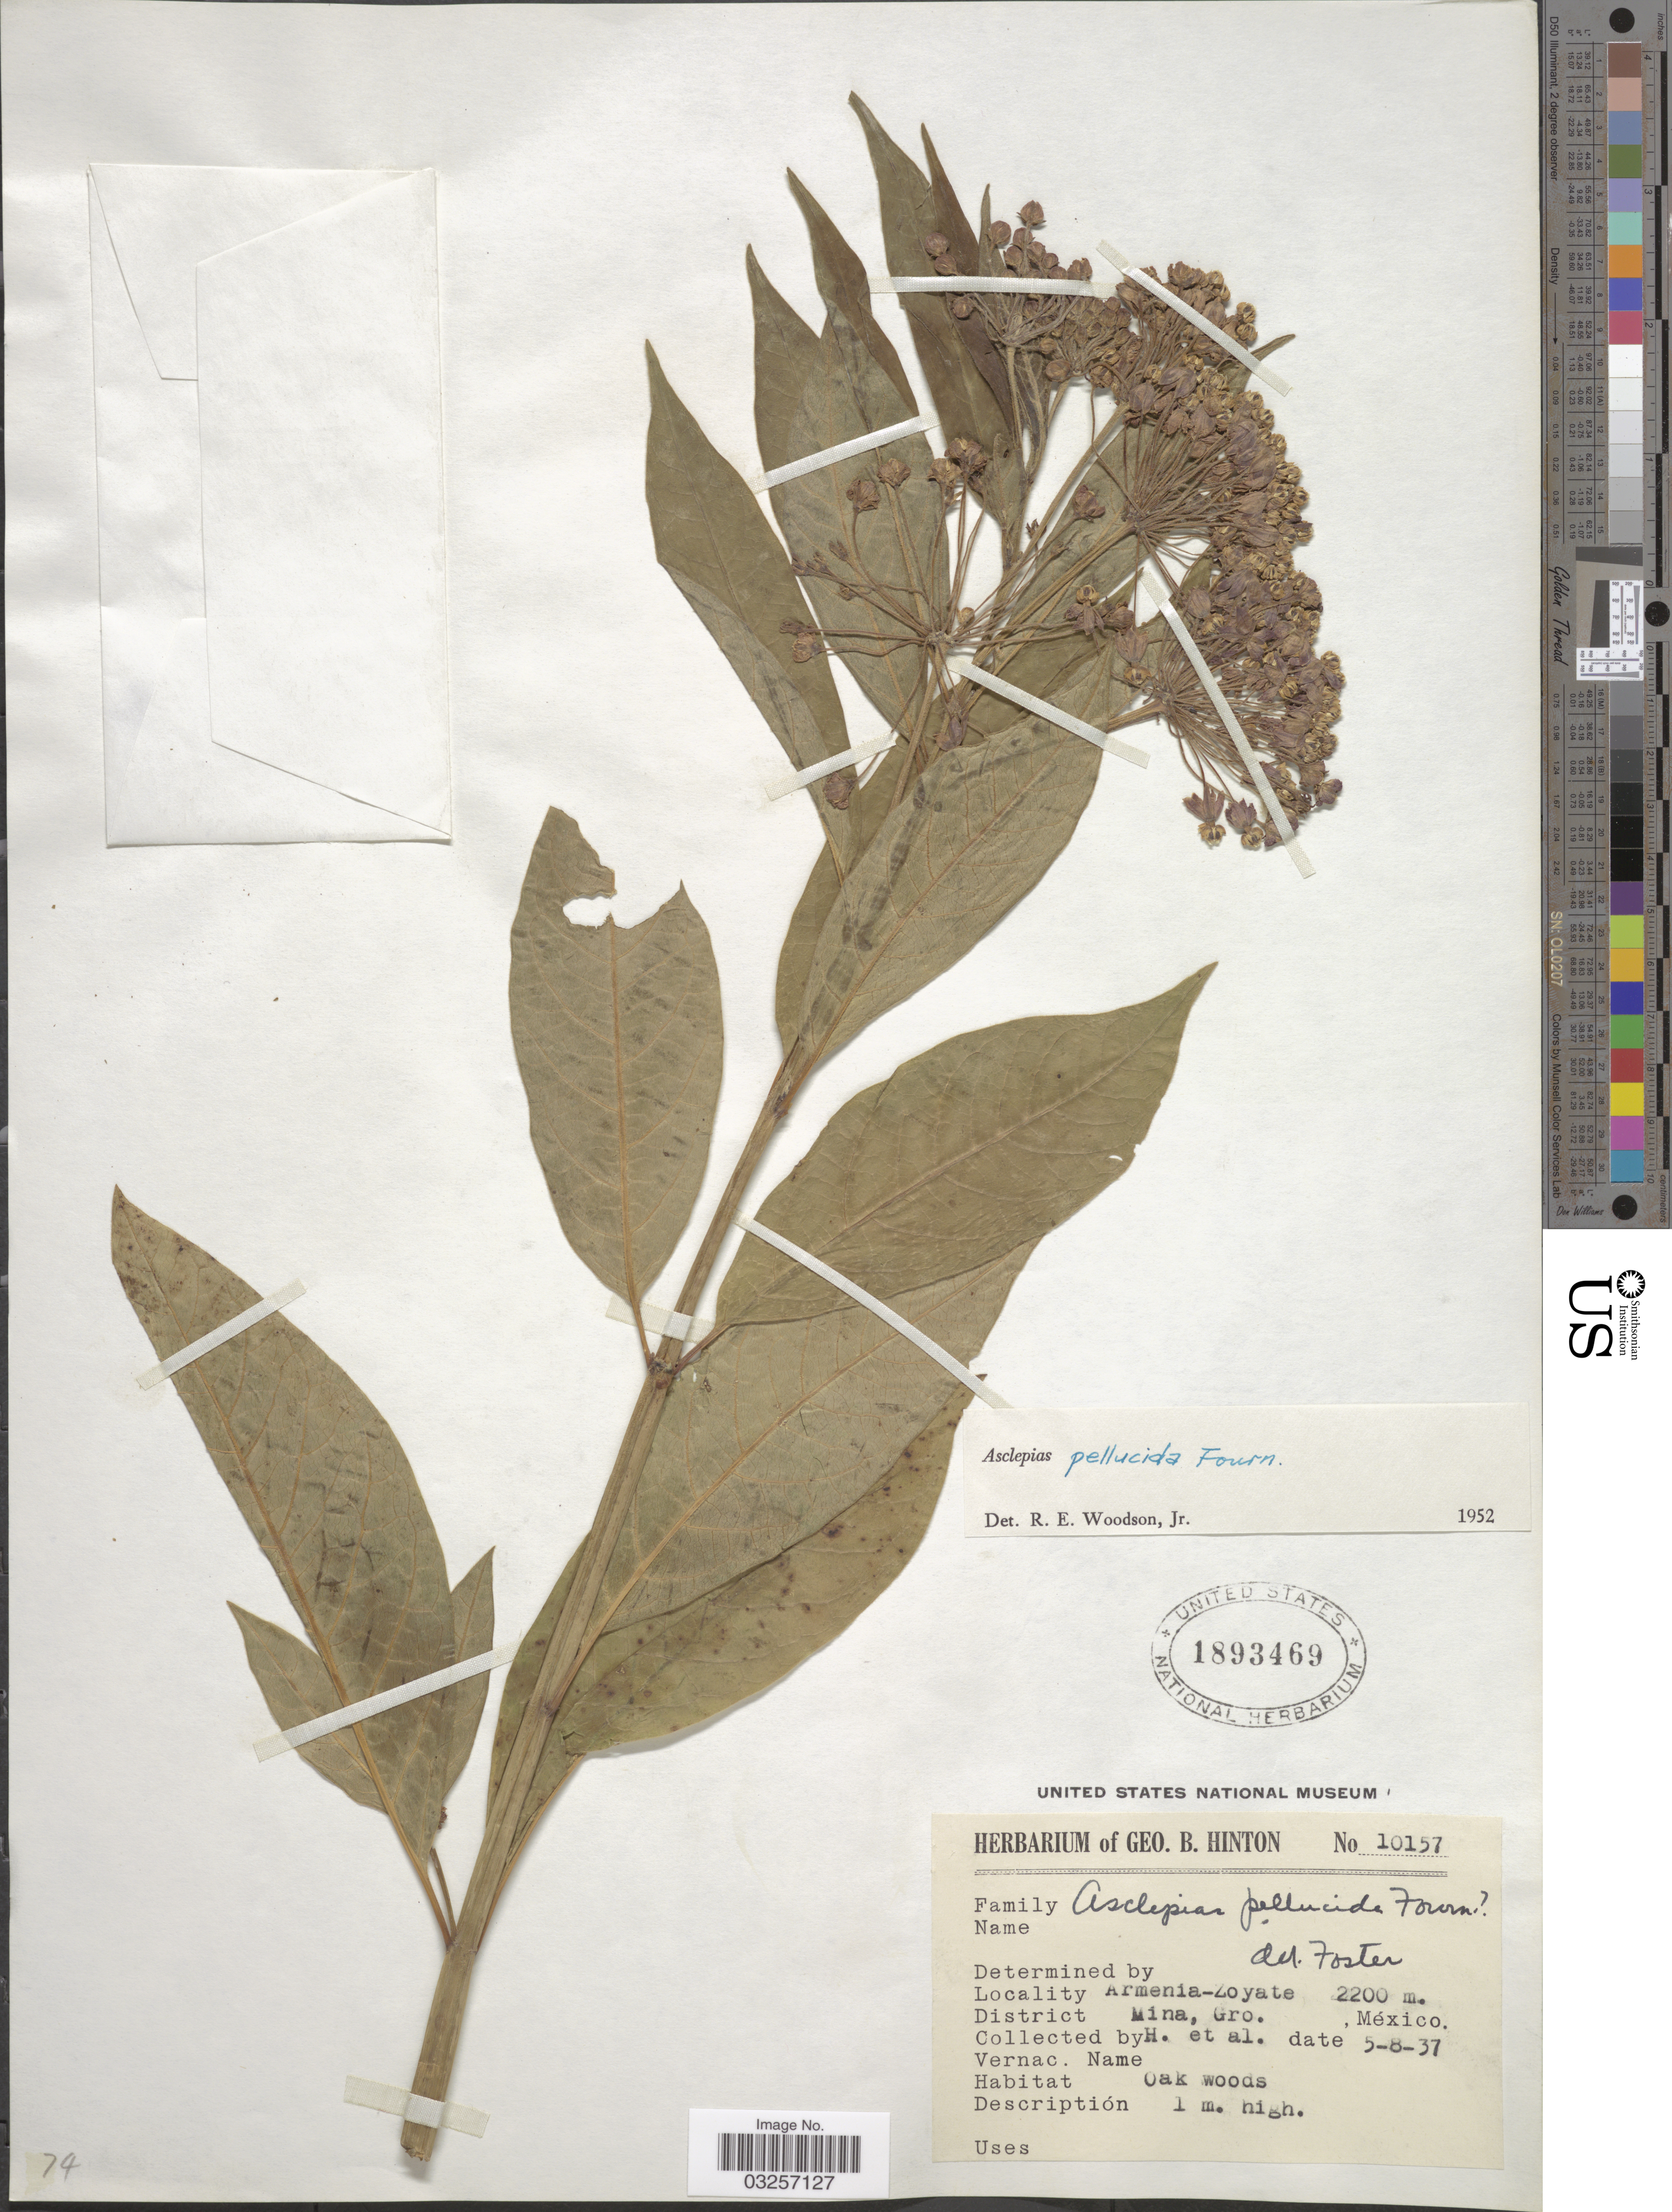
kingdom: Plantae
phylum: Tracheophyta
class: Magnoliopsida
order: Gentianales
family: Apocynaceae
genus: Asclepias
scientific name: Asclepias pellucida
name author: E. Fourn.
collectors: G. B. Hinton & et al.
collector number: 10157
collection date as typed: Transcribed d/m/y: 5/8/37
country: Mexico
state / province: Guerrero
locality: Armenia-Zoyate. District Mina.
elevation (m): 2200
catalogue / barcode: US 1893469